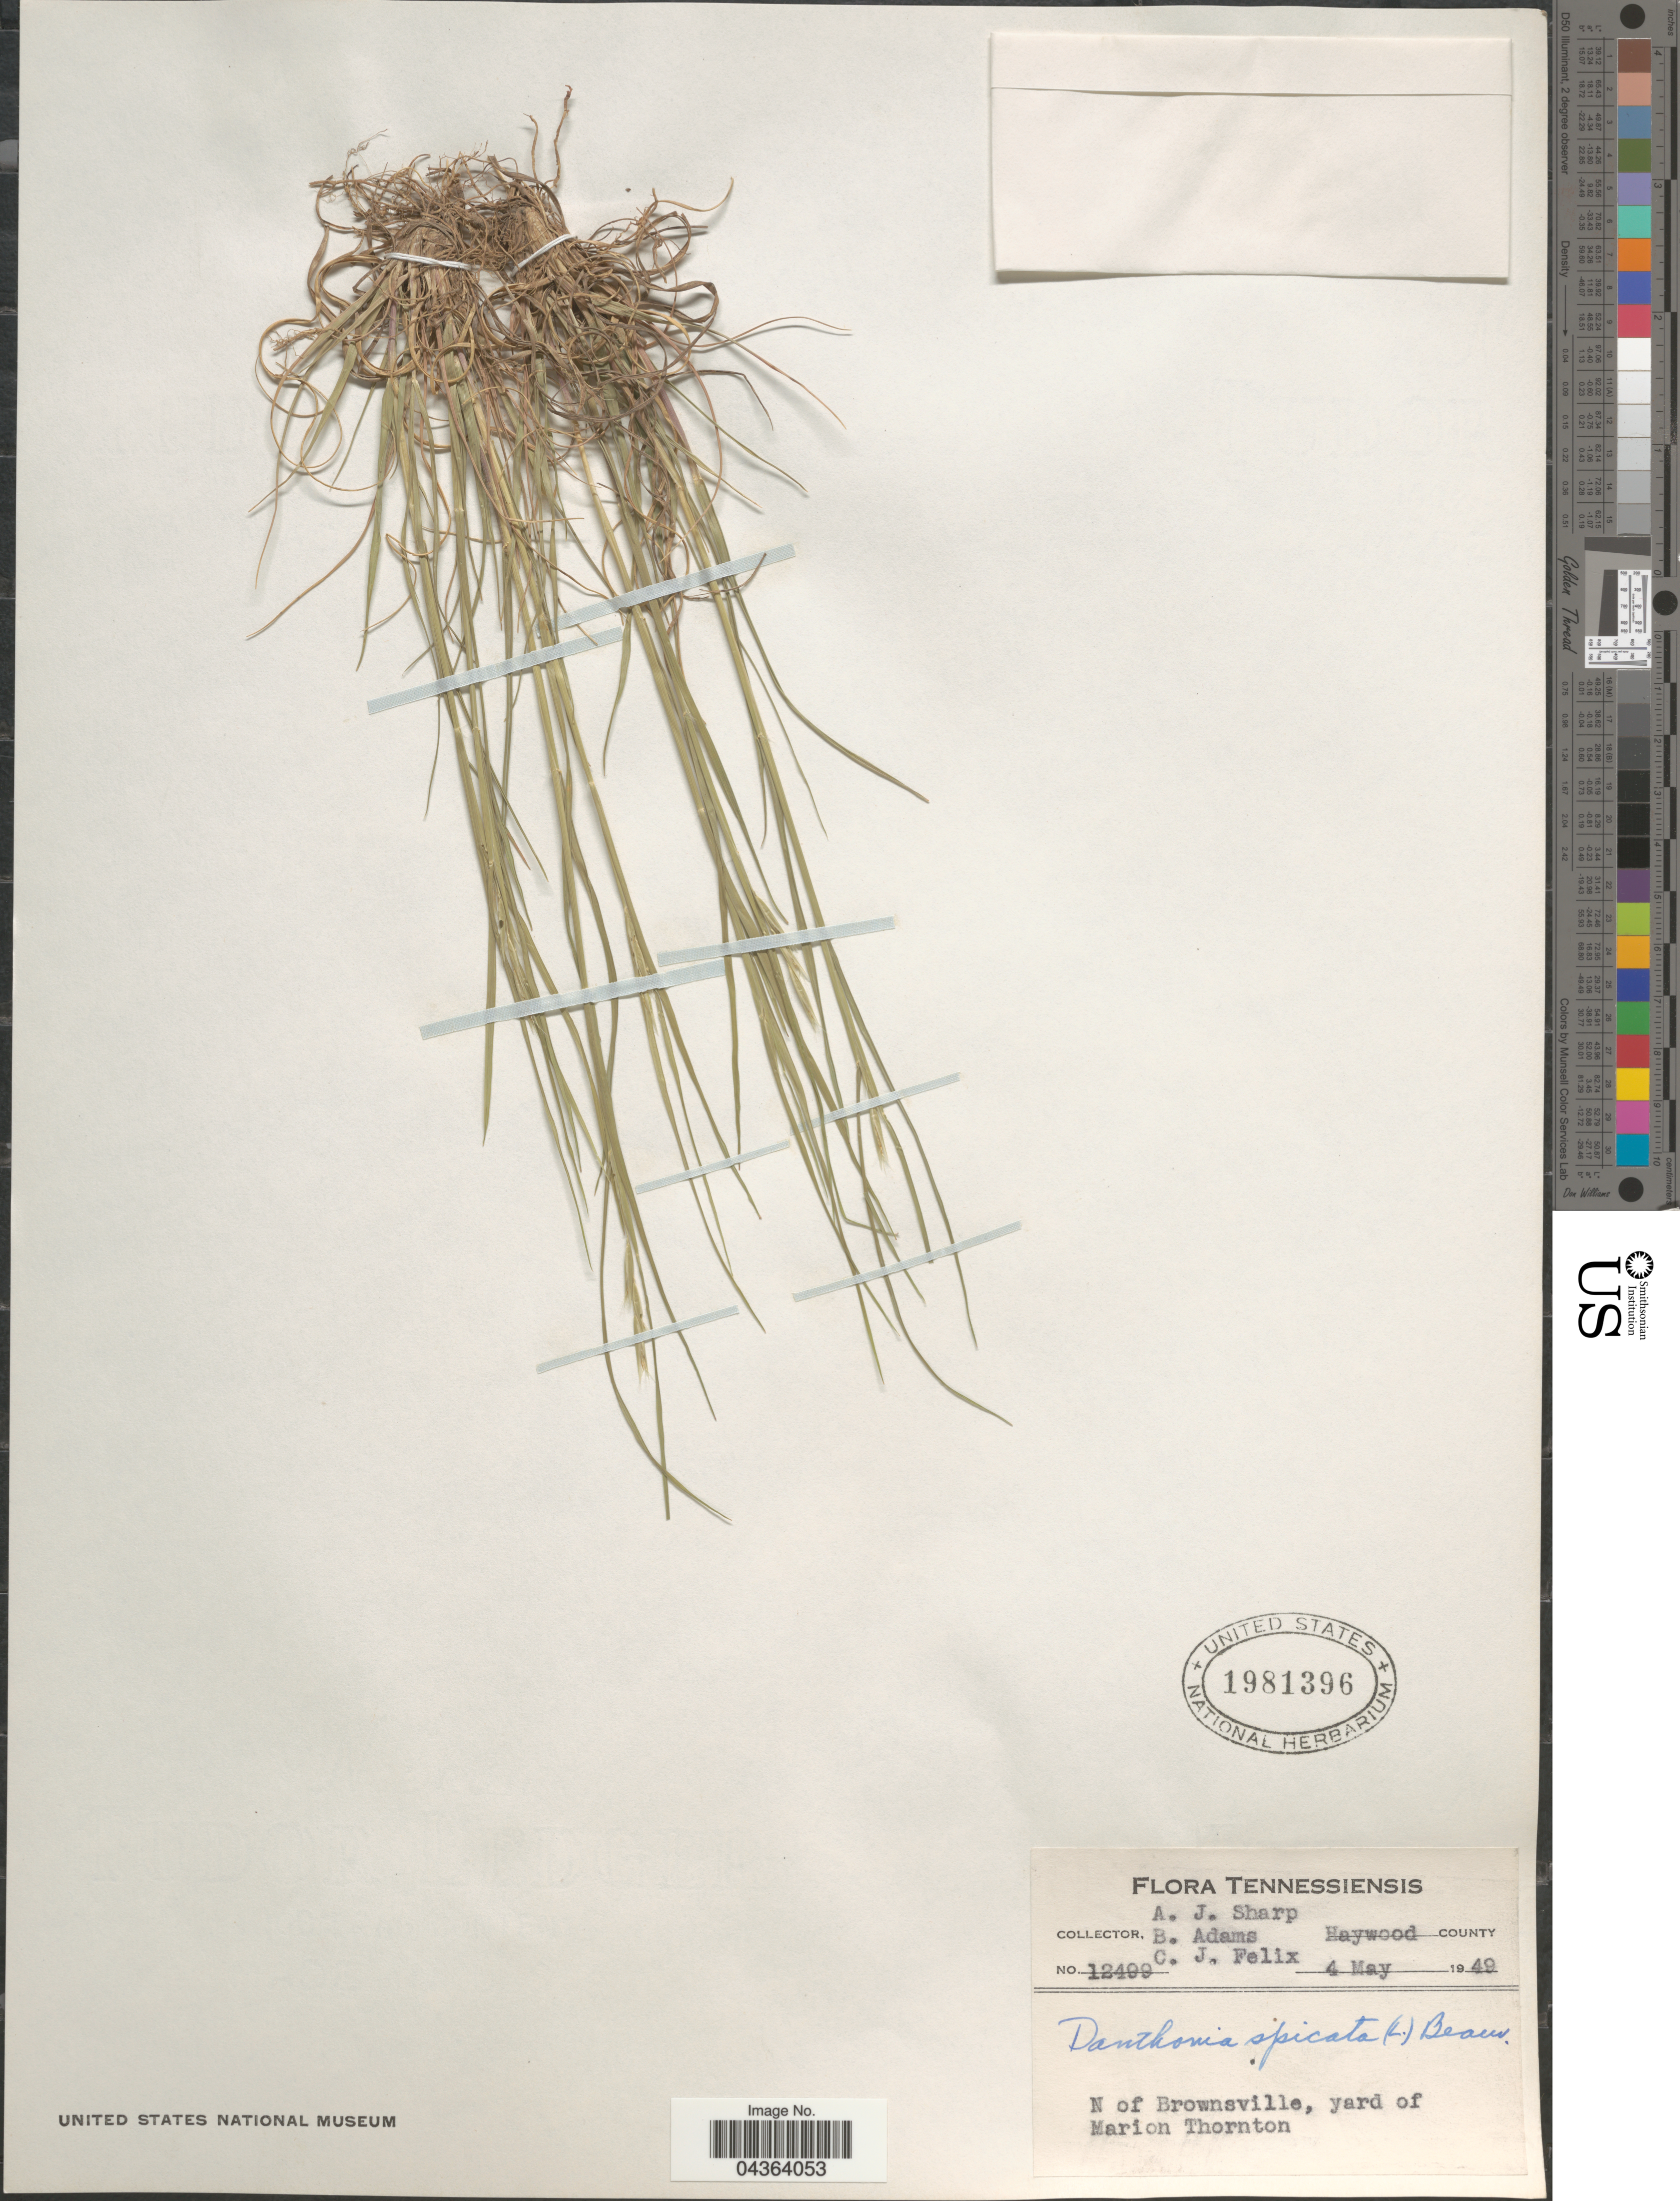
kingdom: Plantae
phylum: Tracheophyta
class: Liliopsida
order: Poales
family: Poaceae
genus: Danthonia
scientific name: Danthonia spicata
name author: (L.) P. Beauv. ex Roem. & Schult.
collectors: A. J. Sharp, B. Adams & C. Felix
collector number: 12499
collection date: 1949-05-04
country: United States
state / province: Tennessee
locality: Haywood County. N of Brownsville, yard of Marion Thornton.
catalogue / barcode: US 1981396